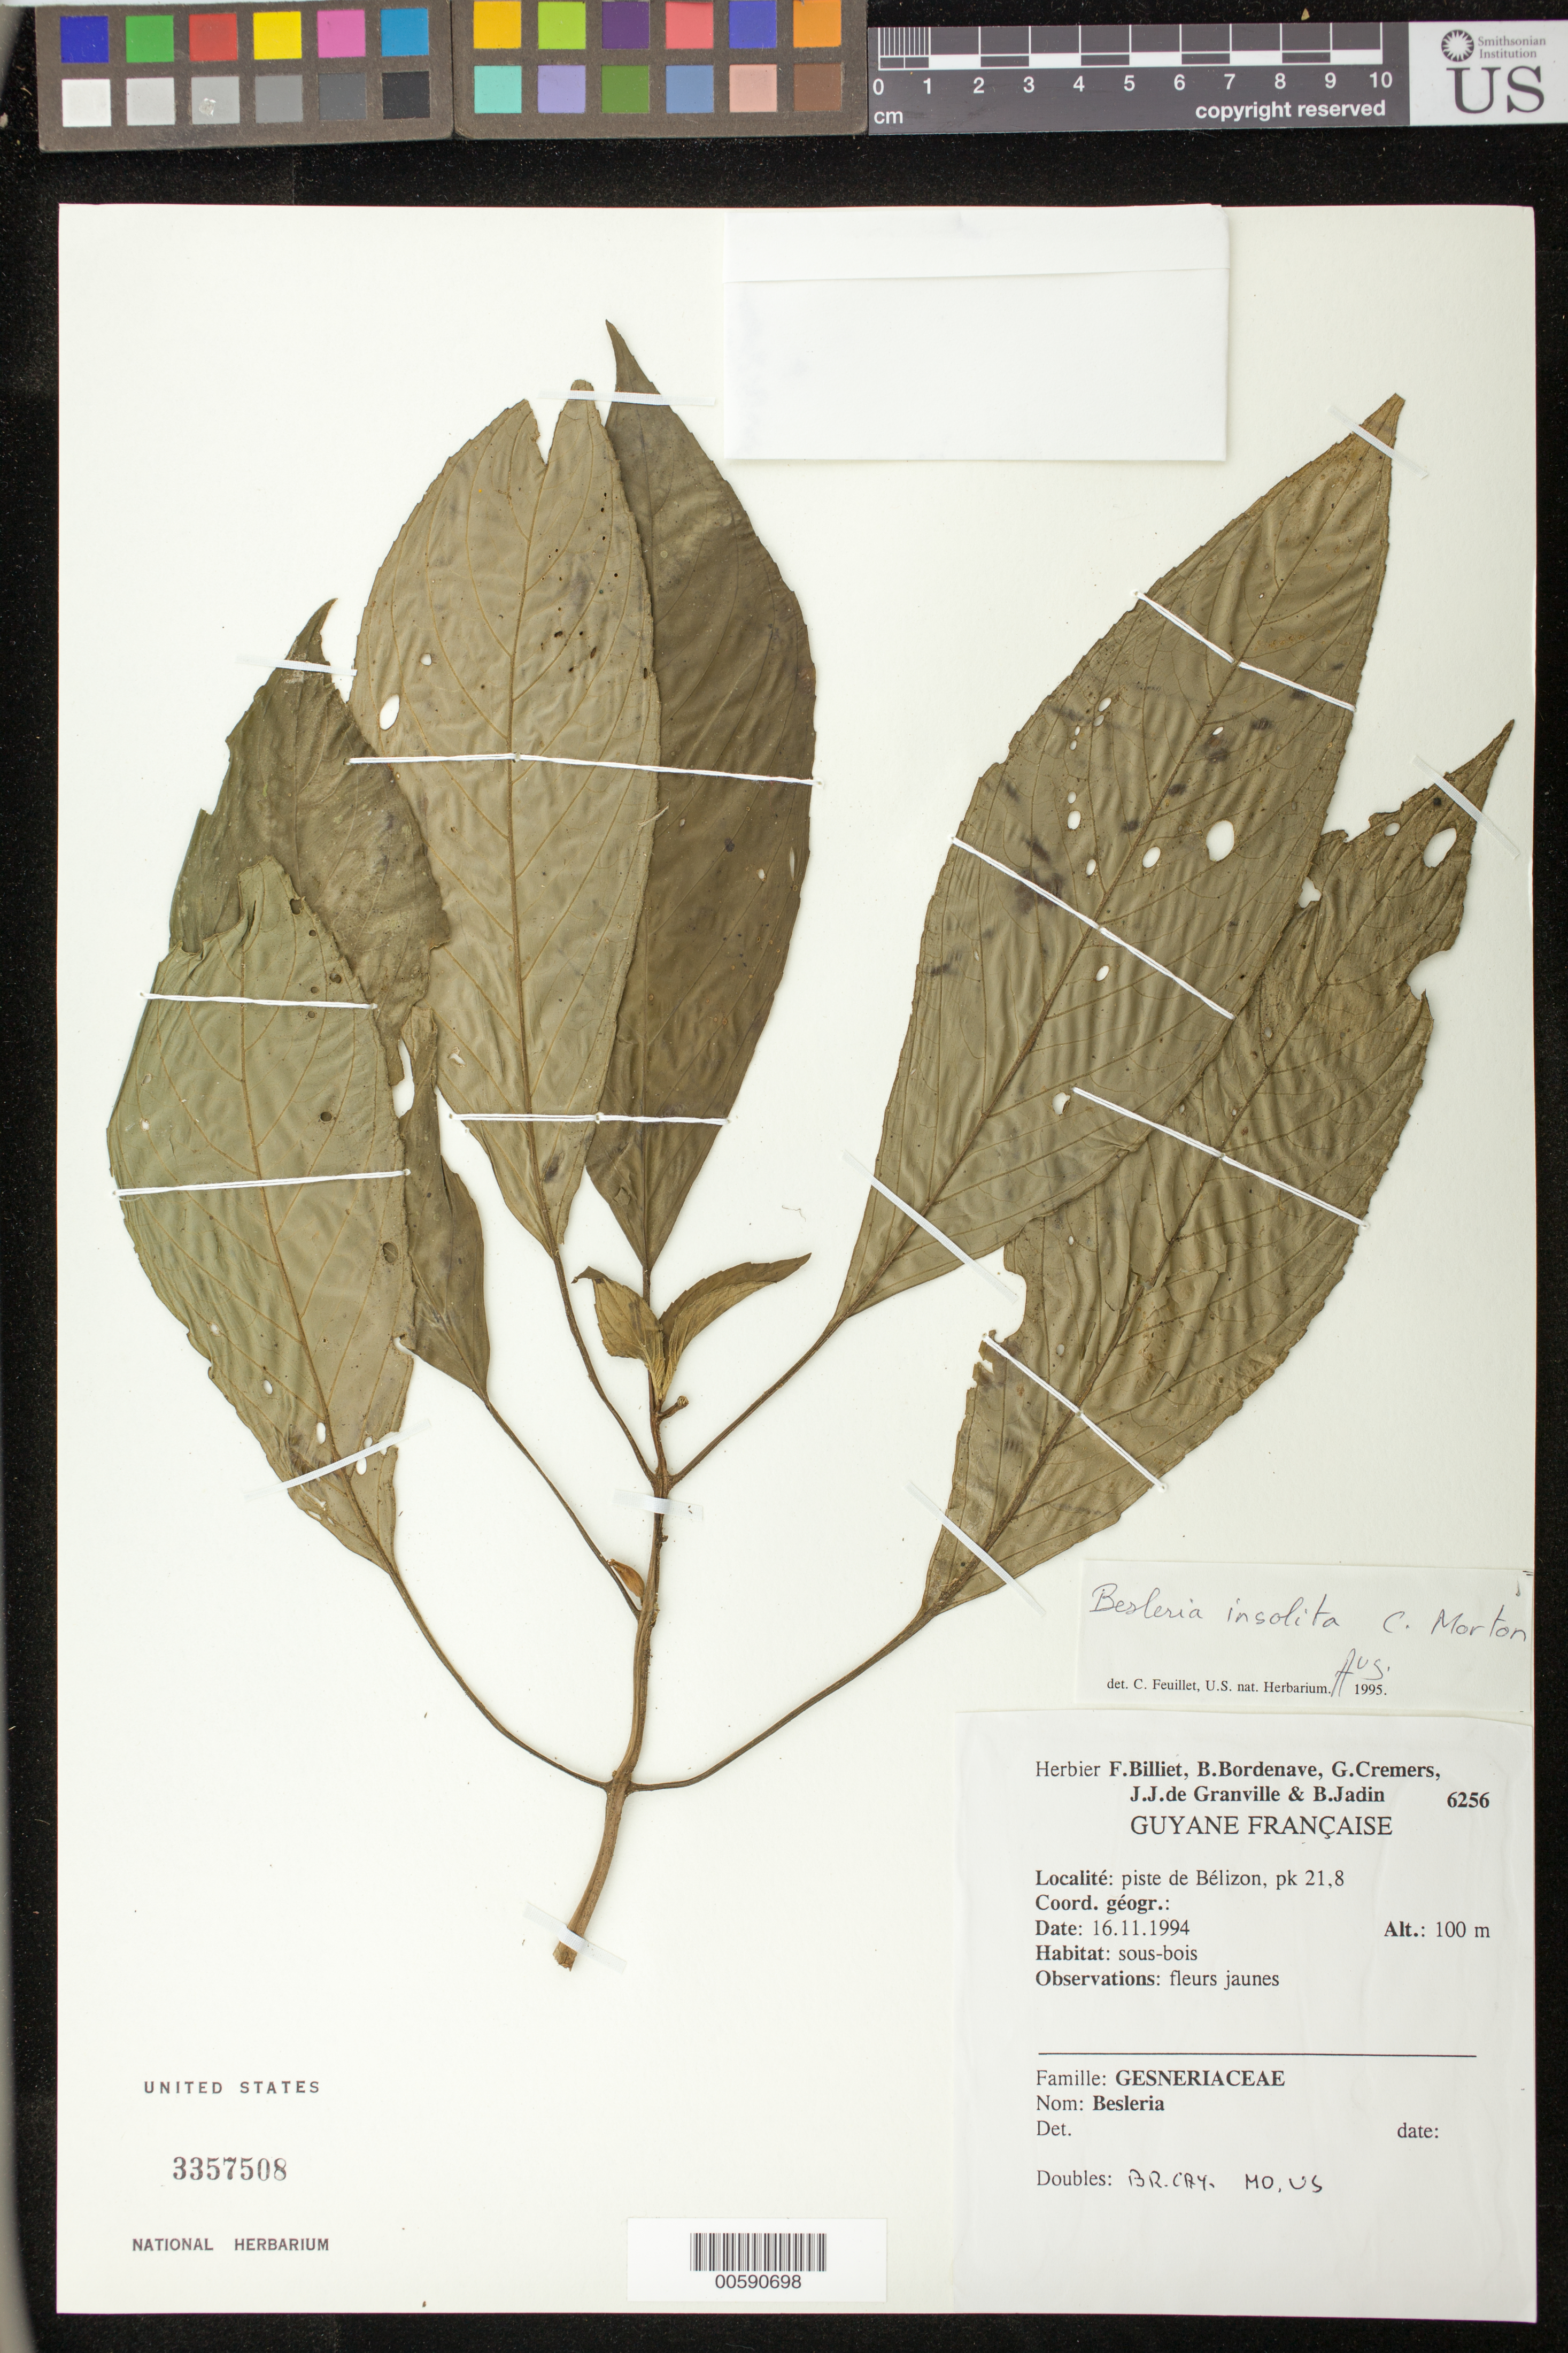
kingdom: Plantae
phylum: Tracheophyta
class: Magnoliopsida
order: Lamiales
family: Gesneriaceae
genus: Besleria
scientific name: Besleria insolita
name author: C.V. Morton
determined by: Skog, Laurence E.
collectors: F. Billiet, B. Bordenave, G. Cremers, J.-J. de Granville & B. Jadin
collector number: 6256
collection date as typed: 16 Nov 1994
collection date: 1994-11-16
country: French Guiana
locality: Piste de Bélizon, pk 21.8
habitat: Sous-bois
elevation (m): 100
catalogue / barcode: US 3357508